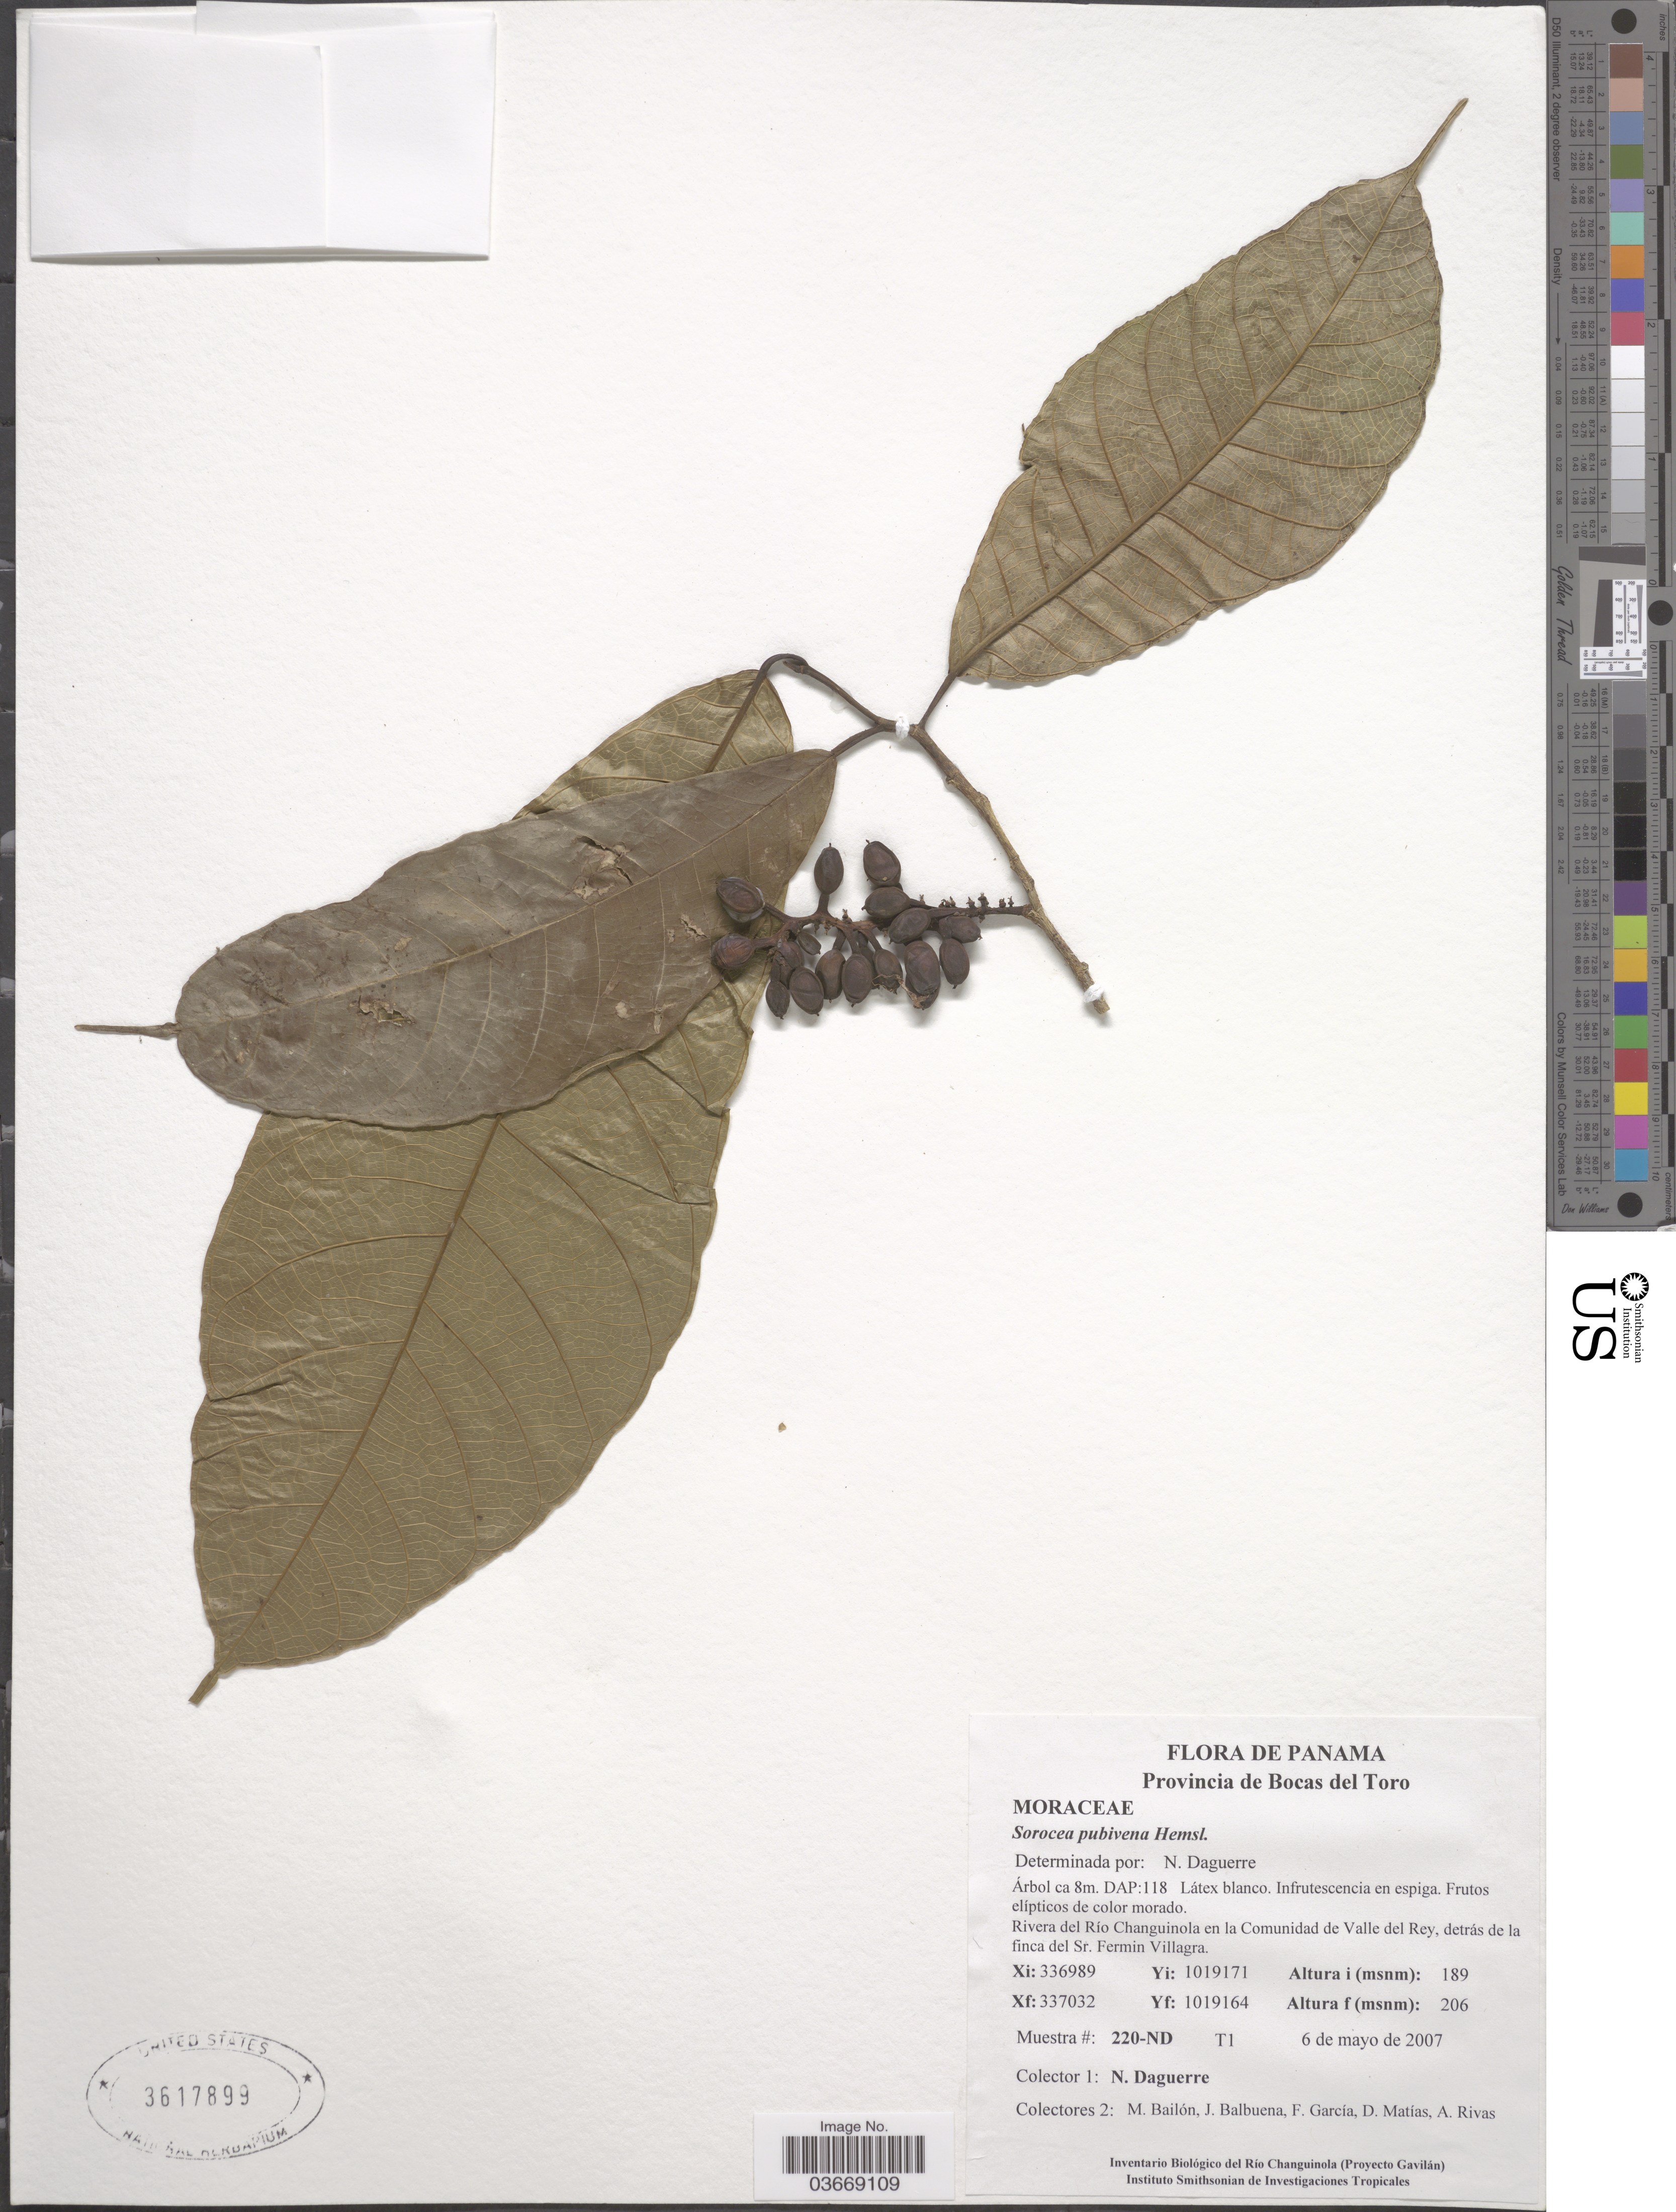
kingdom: Plantae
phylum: Tracheophyta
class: Magnoliopsida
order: Rosales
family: Moraceae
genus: Sorocea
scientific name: Sorocea pubivena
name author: Hemsl.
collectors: N. Daguerre, M. Bailón, J. Balbuena, F. Garcia & et al.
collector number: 220-ND/T1?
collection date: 2007-05-06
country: Panama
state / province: Bocas del Toro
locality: Rivera del Río Chanquinola en la Comunidad de Valle del Rey, detrás de la finca del Sr. Fermin Villagra. Xi: 336989 Yi: 1019171 , Xf: 337032 Yf: 1019164.?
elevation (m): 189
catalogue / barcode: US 3617899